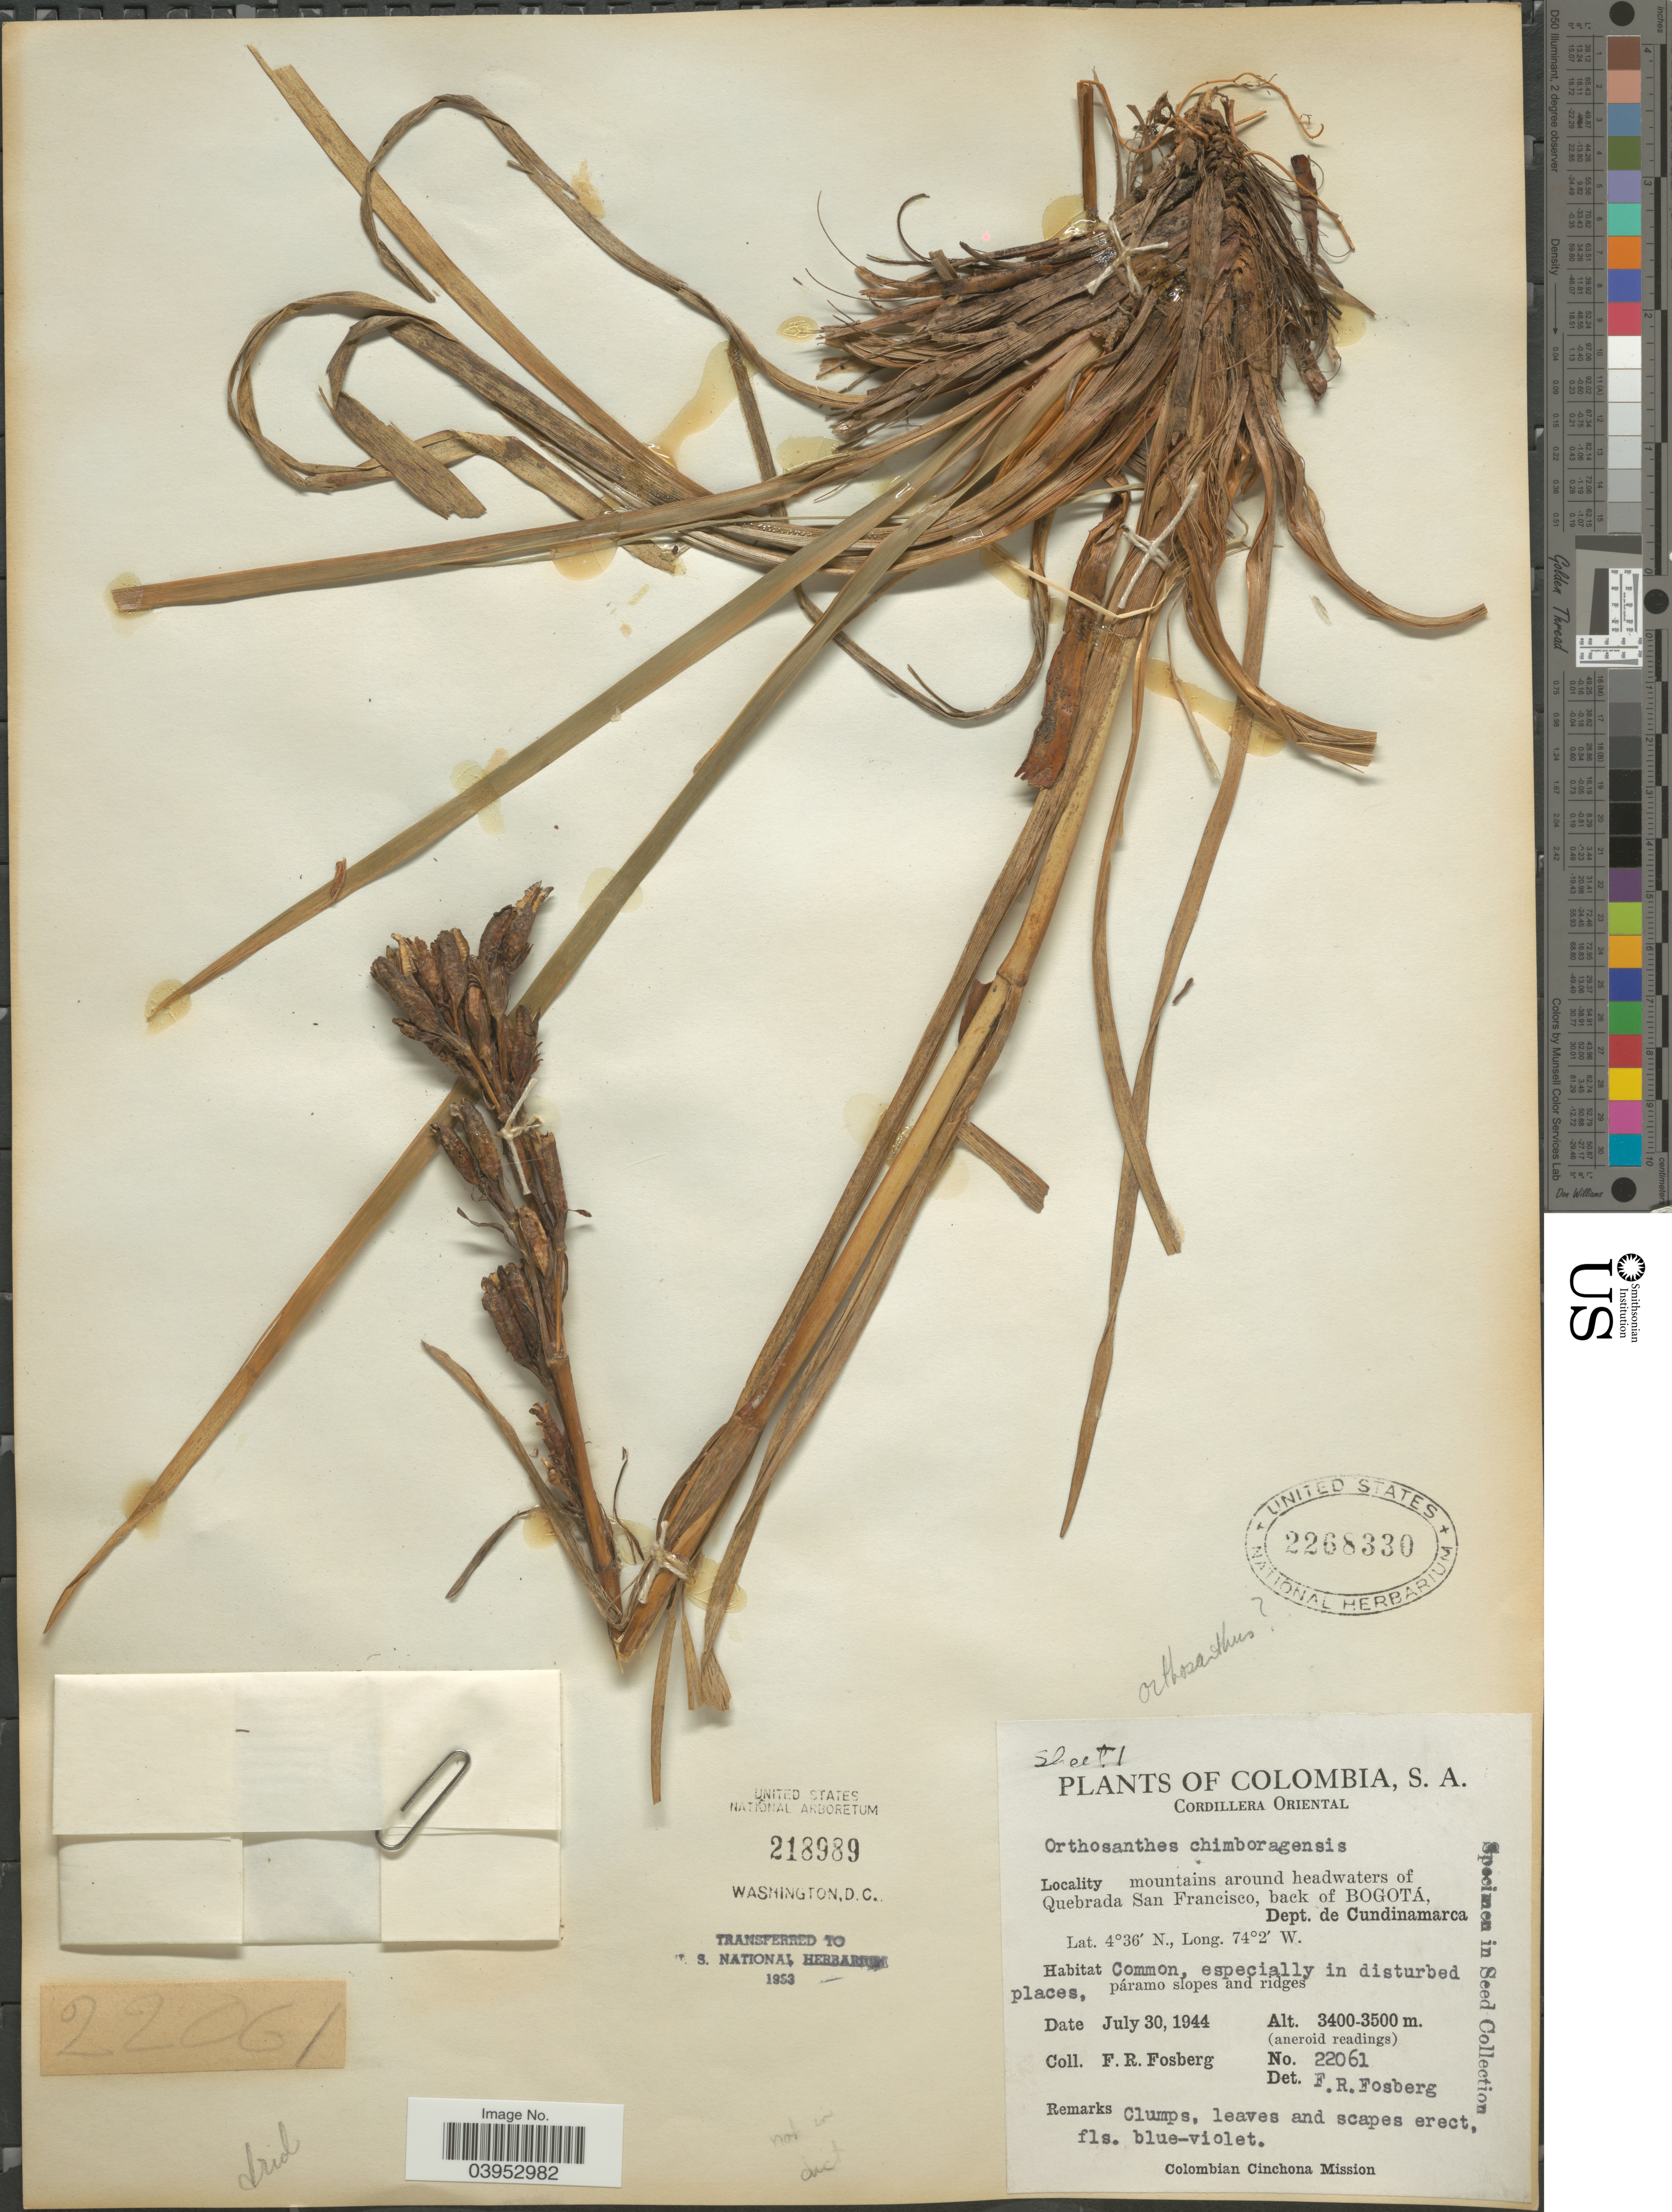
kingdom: Plantae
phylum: Tracheophyta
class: Liliopsida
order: Asparagales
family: Iridaceae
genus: Orthrosanthus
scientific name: Orthrosanthus chimboracensis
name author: (Kunth) Baker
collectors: F. R. Fosberg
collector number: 22061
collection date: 1944-07-30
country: Colombia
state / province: Cundinamarca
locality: Cordillera Oriental. Mountains around headwaters of Quebrada San Francisco, back of Bogotá, Dept. de Cundinamarca.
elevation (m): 3400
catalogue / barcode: US 2268330